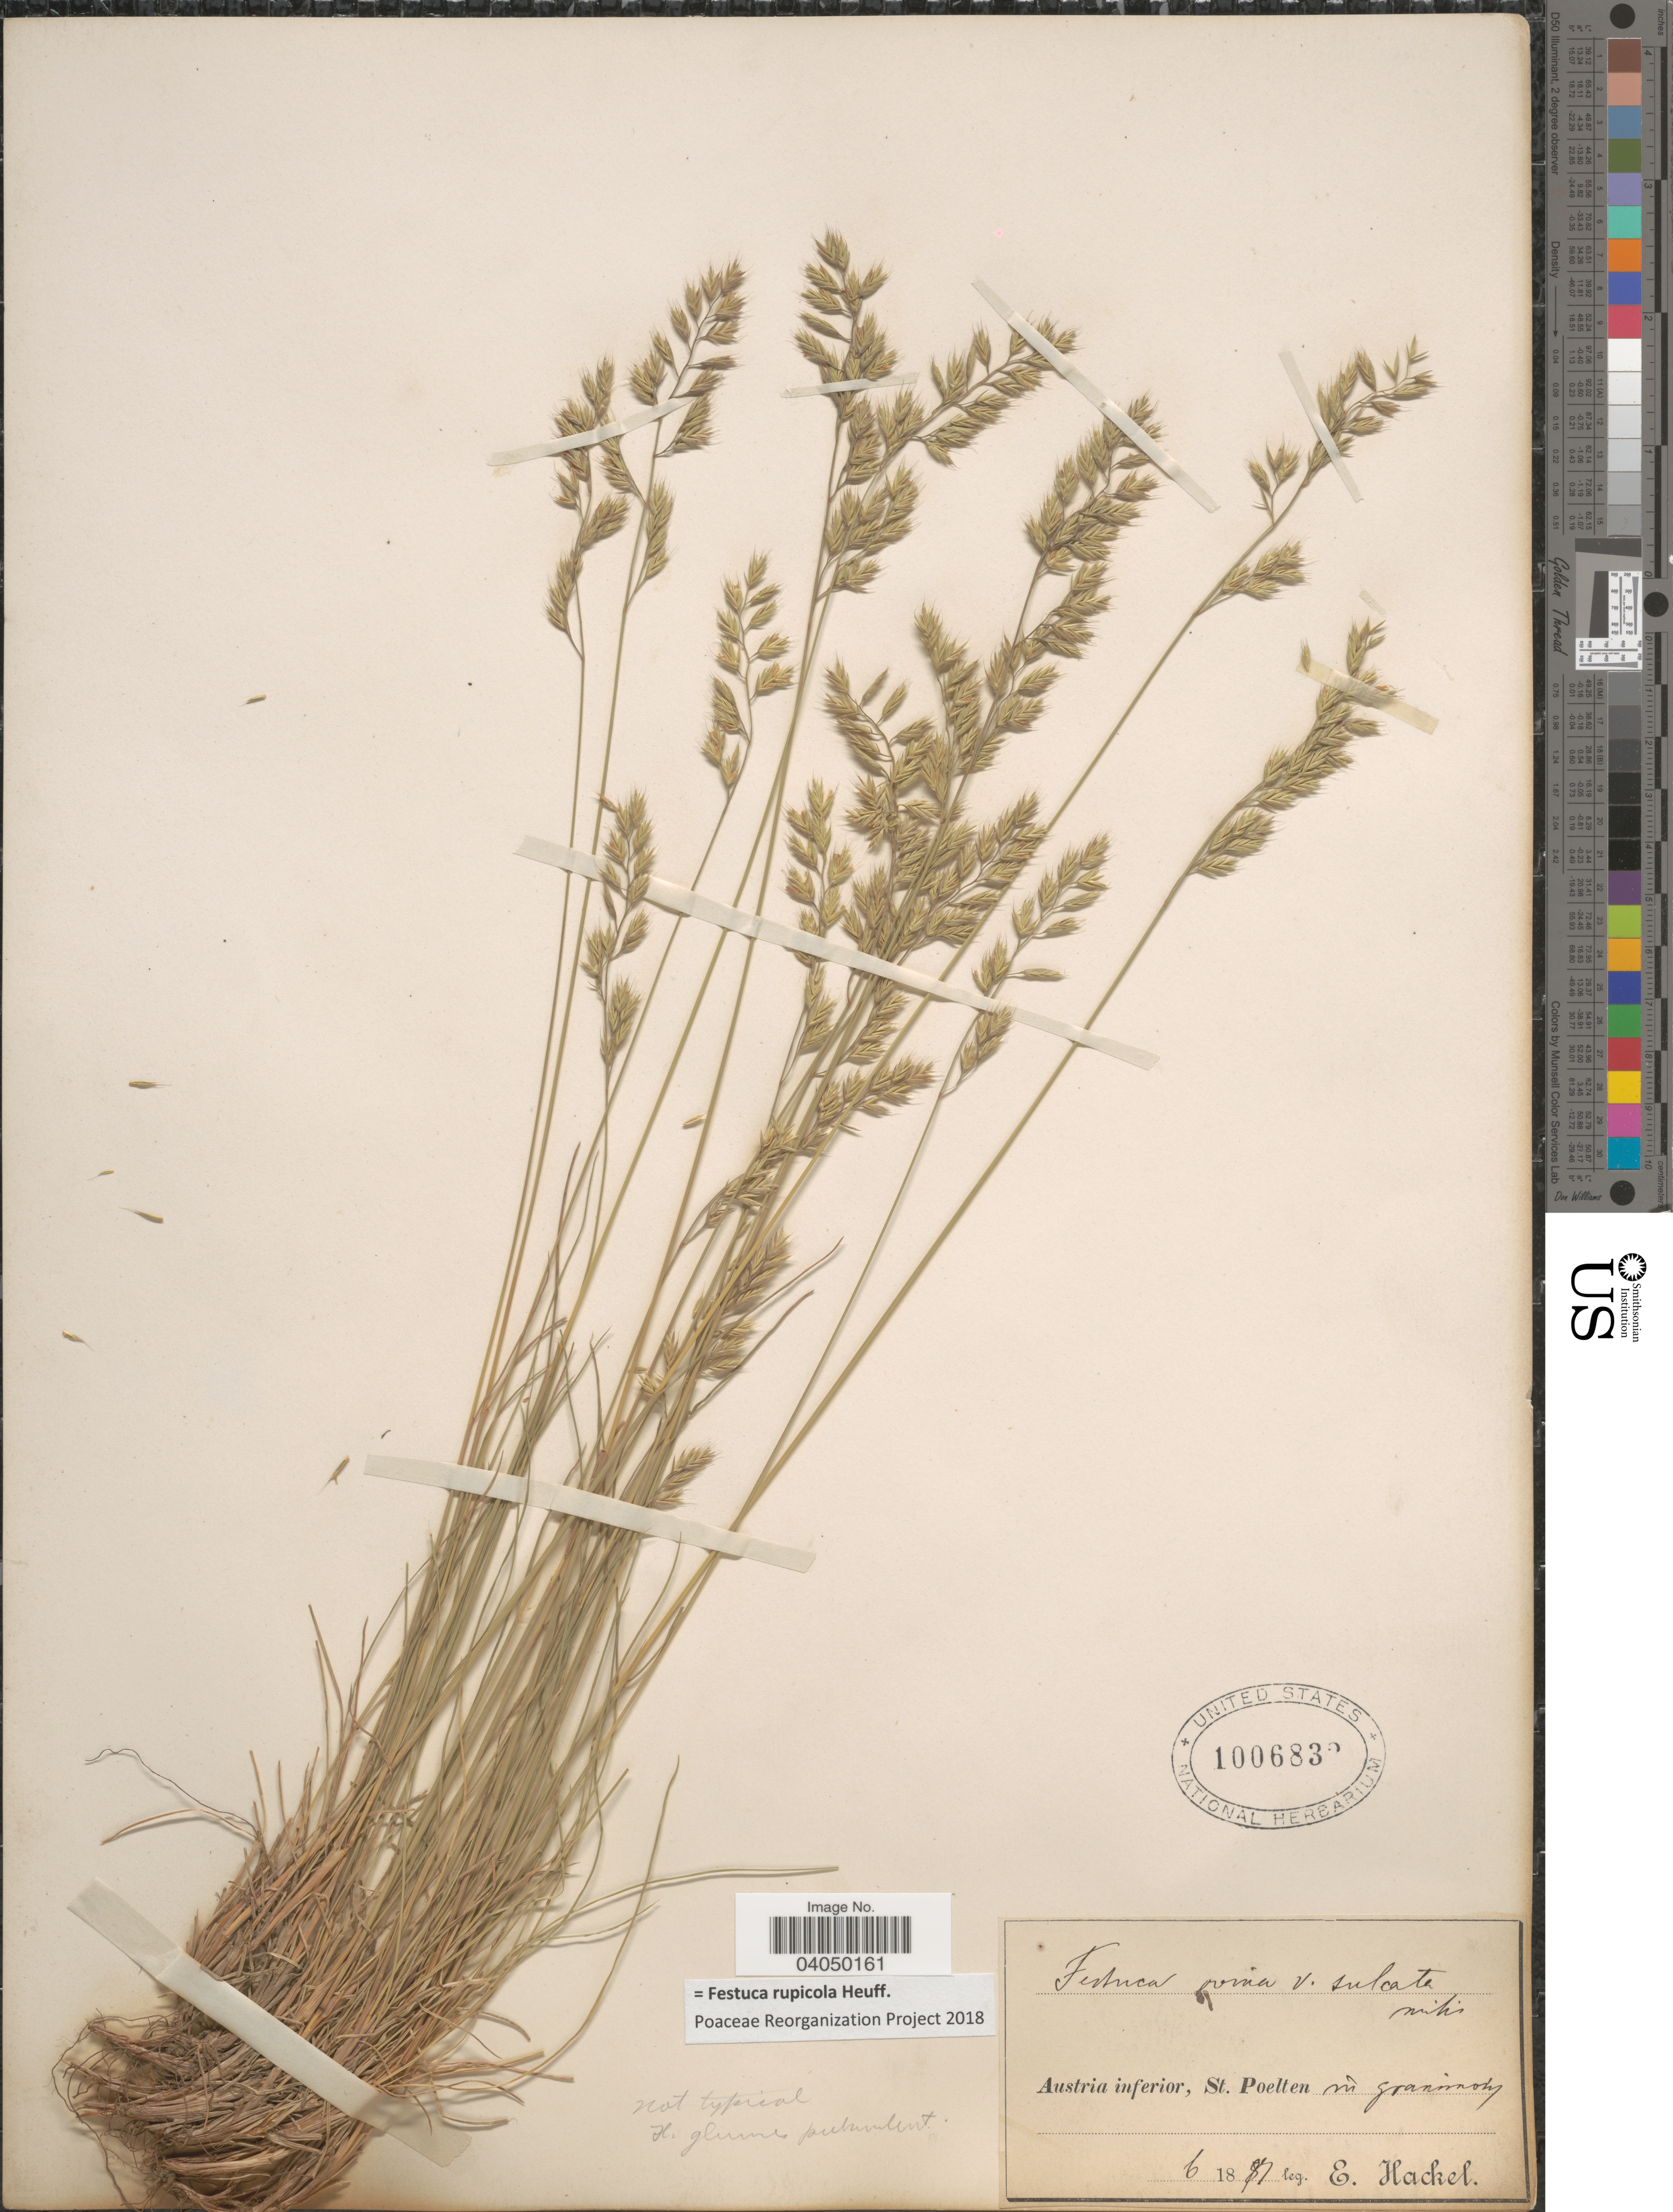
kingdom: Plantae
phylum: Tracheophyta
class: Liliopsida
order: Poales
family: Poaceae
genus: Festuca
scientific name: Festuca rupicola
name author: Heuff.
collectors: E. Hackel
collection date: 1877-06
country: Austria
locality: Austria inferior, St. Poelten in graminosis.